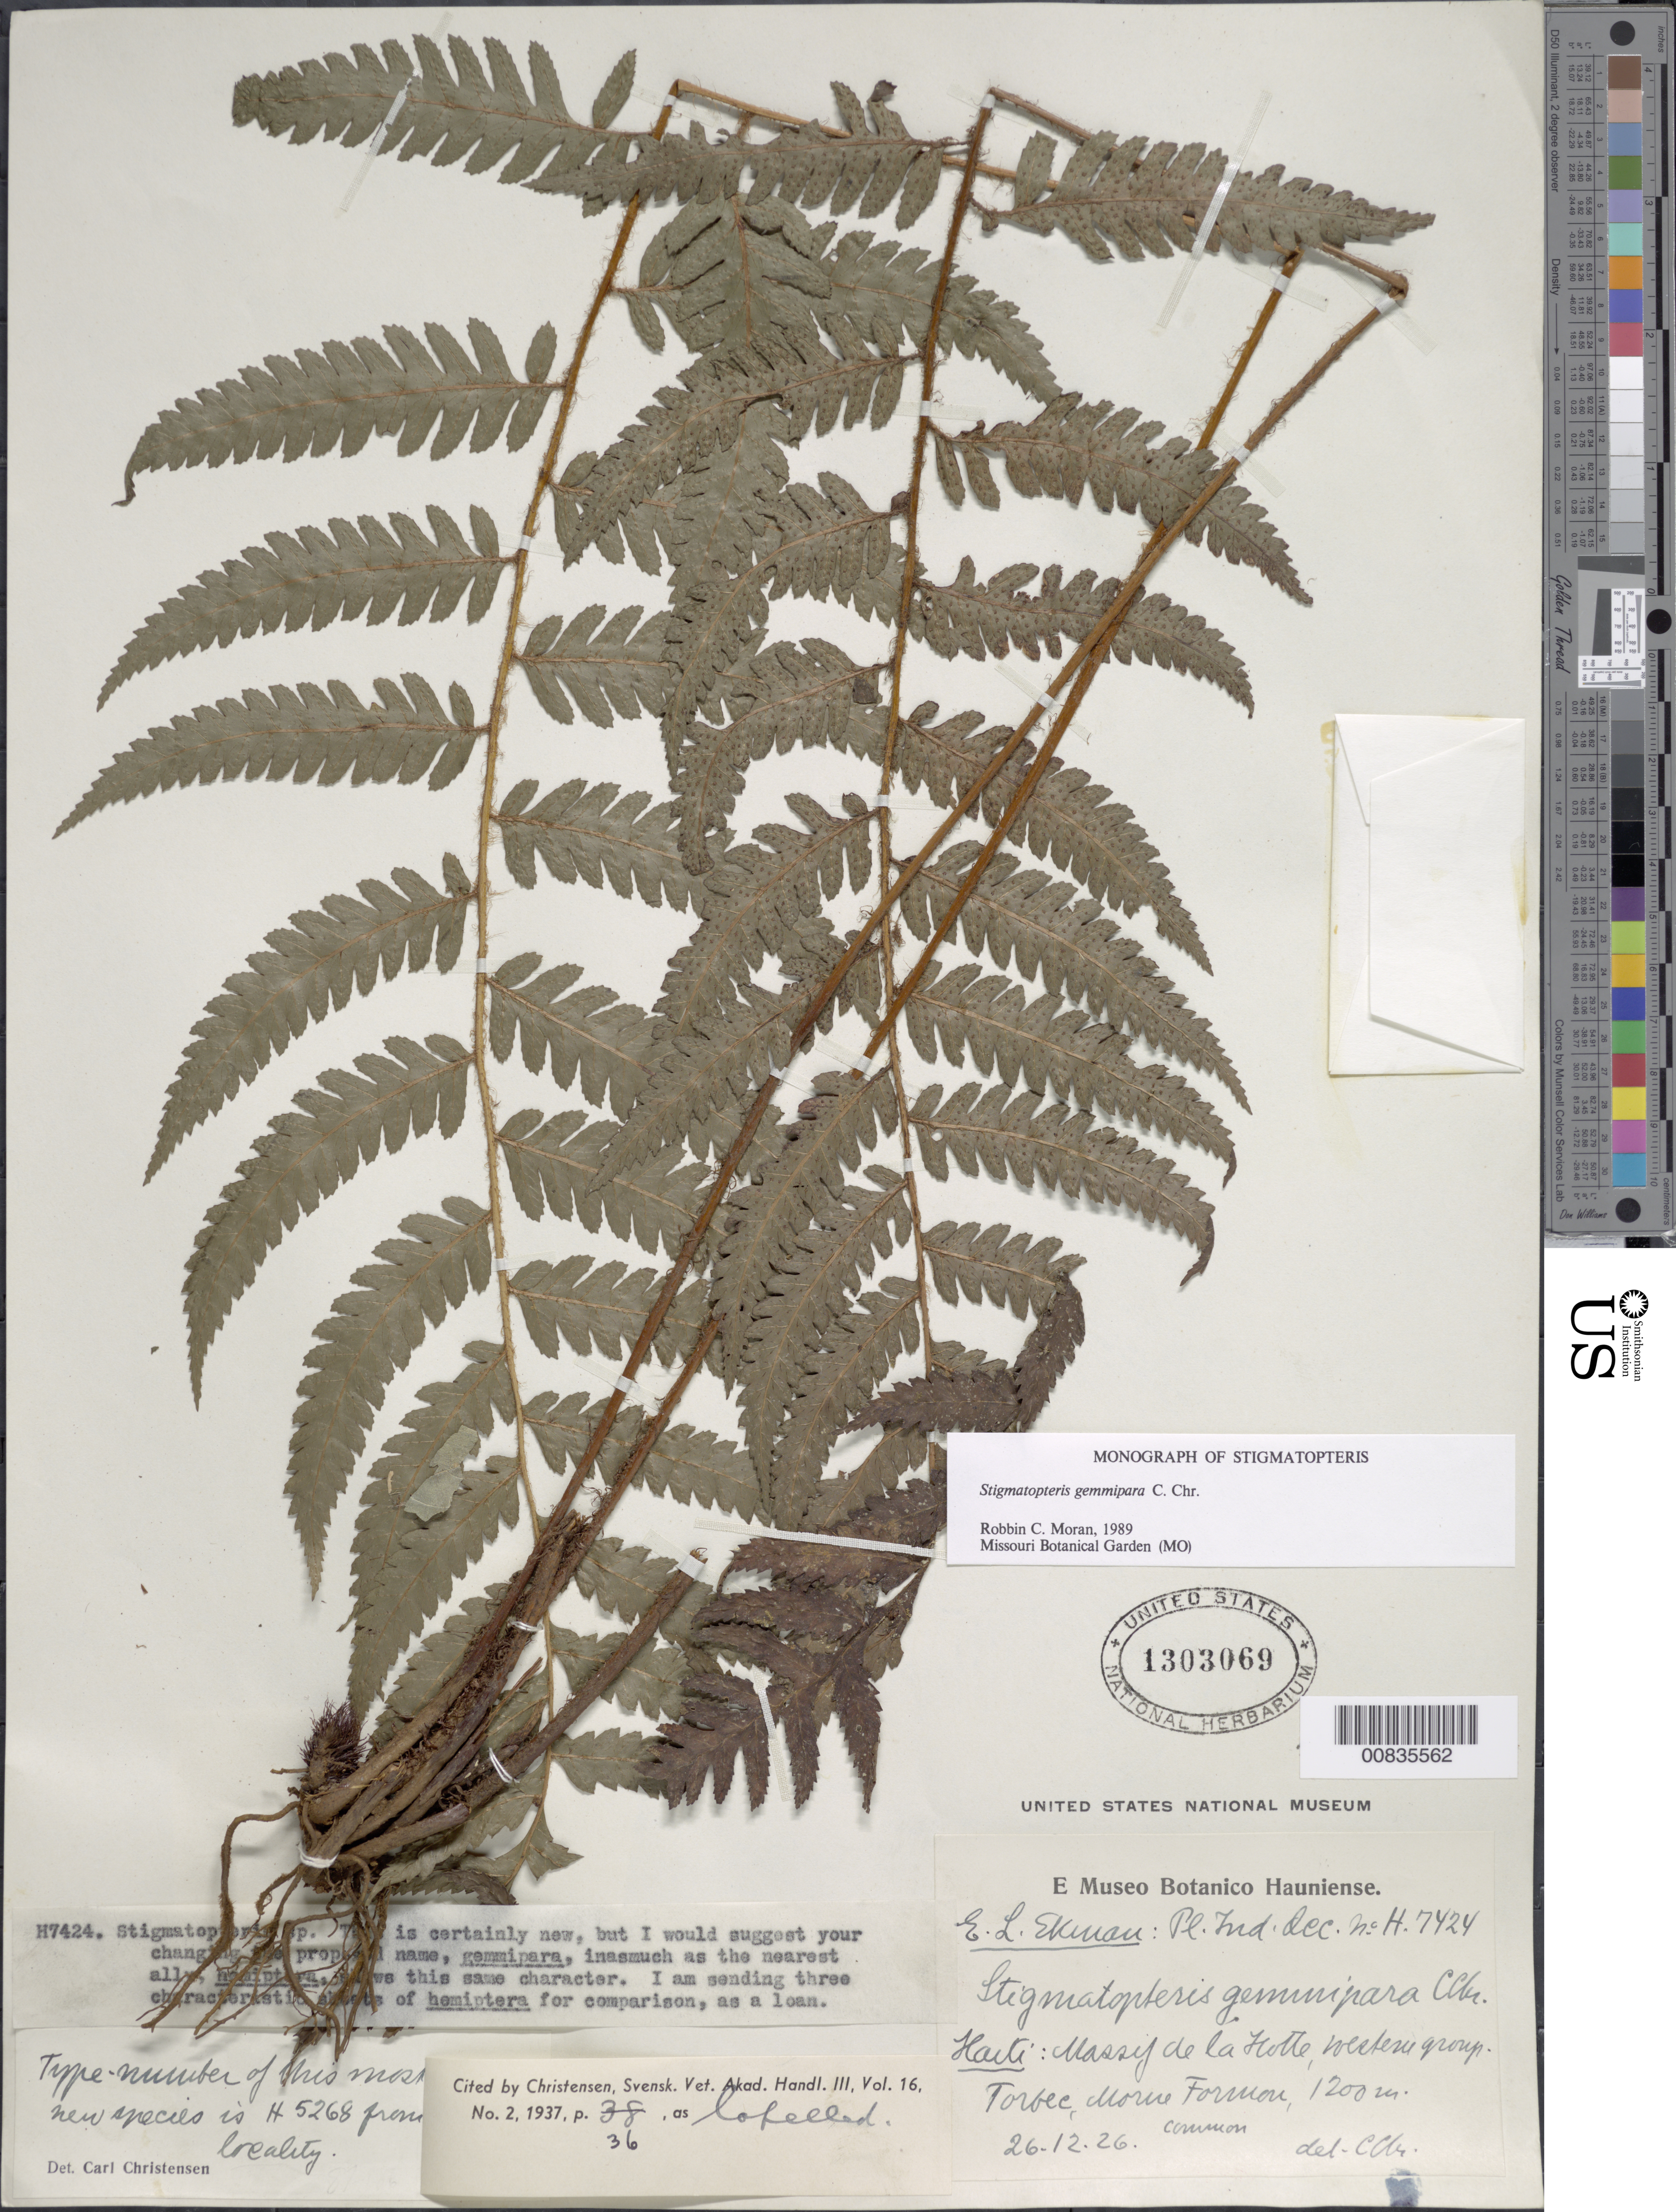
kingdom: Plantae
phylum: Tracheophyta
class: Polypodiopsida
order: Polypodiales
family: Dryopteridaceae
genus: Stigmatopteris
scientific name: Stigmatopteris gemmipara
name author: C. Chr.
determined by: Moran, R. C.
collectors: E. L. Ekman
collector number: H 7424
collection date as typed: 26 Dec 1926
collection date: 1926-12-26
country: Haiti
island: Hispaniola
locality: Massif de la Hotte, western group, Torbec, Morne Formand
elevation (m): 1200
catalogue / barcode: US 1303069